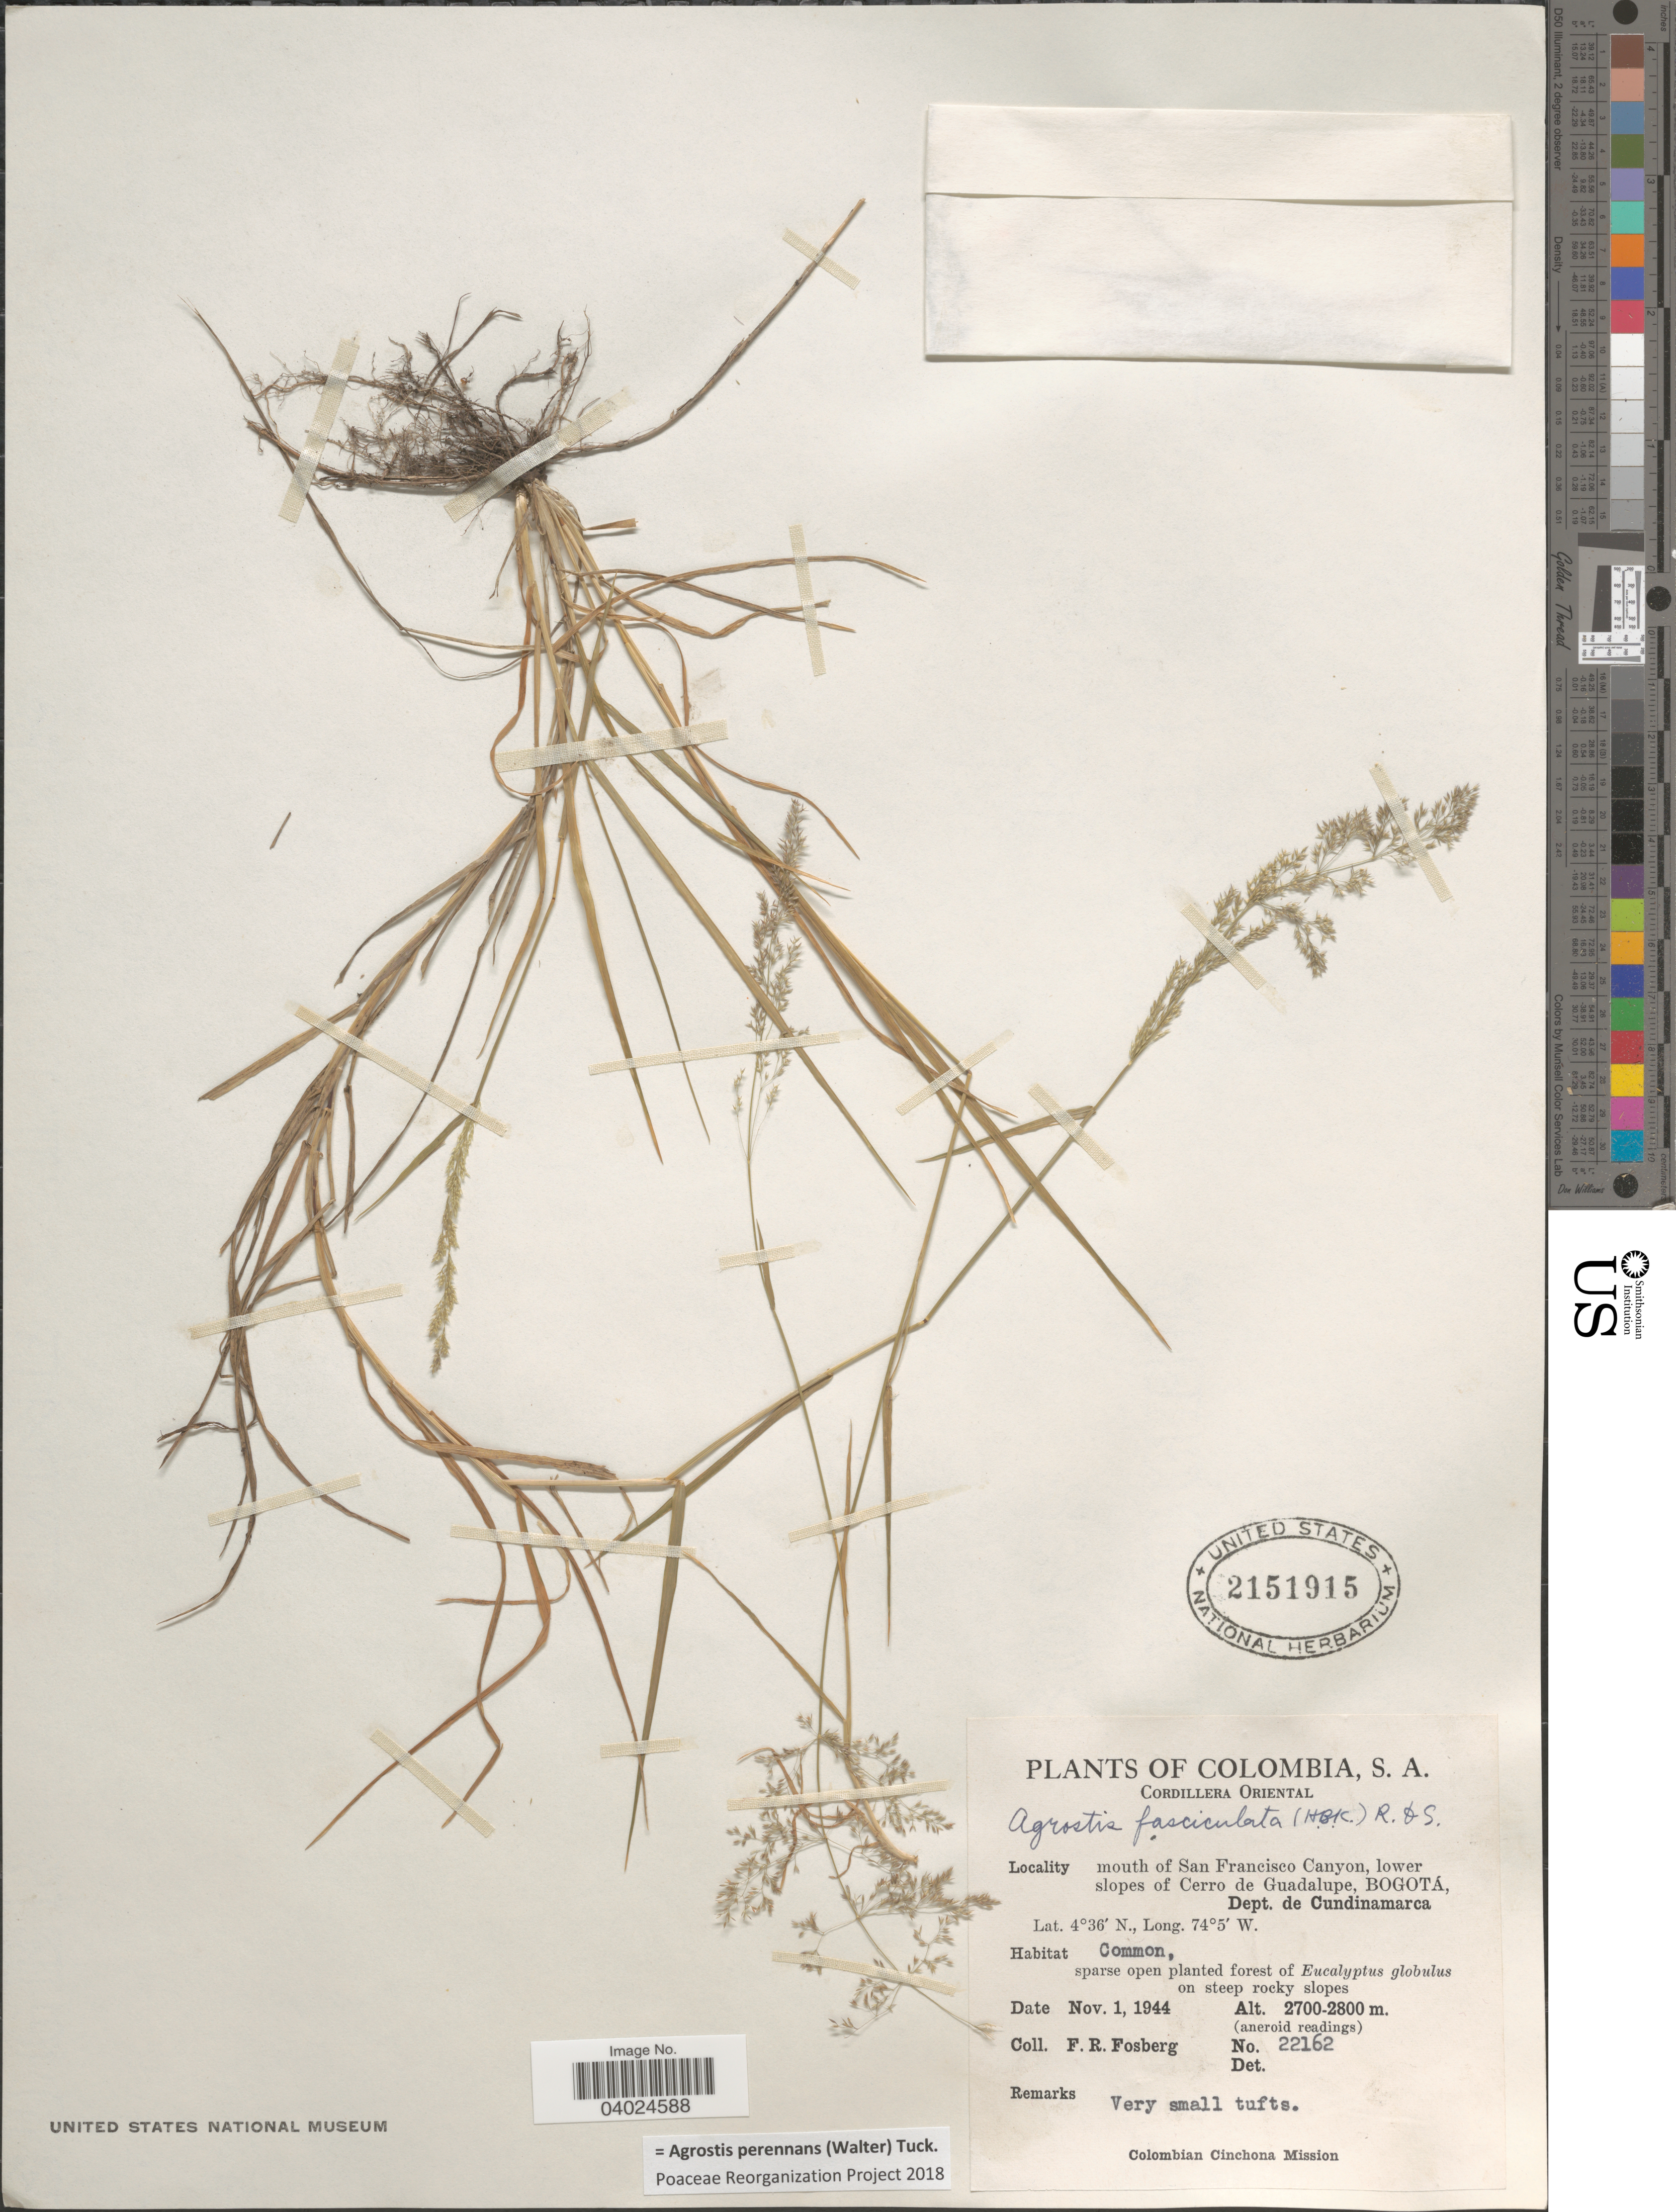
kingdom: Plantae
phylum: Tracheophyta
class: Liliopsida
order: Poales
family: Poaceae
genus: Agrostis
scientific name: Agrostis perennans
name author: (Walter) Tuck.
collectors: F. R. Fosberg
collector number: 22162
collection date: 1944-11-01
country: Colombia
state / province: Cundinamarca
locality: Cordillera Oriental. Mouth of San Francisco Canyon, lower slopes of Cerro de Guadalupe, Bogotá, Dept. de Cundinamarca.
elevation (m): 2700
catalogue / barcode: US 2151915